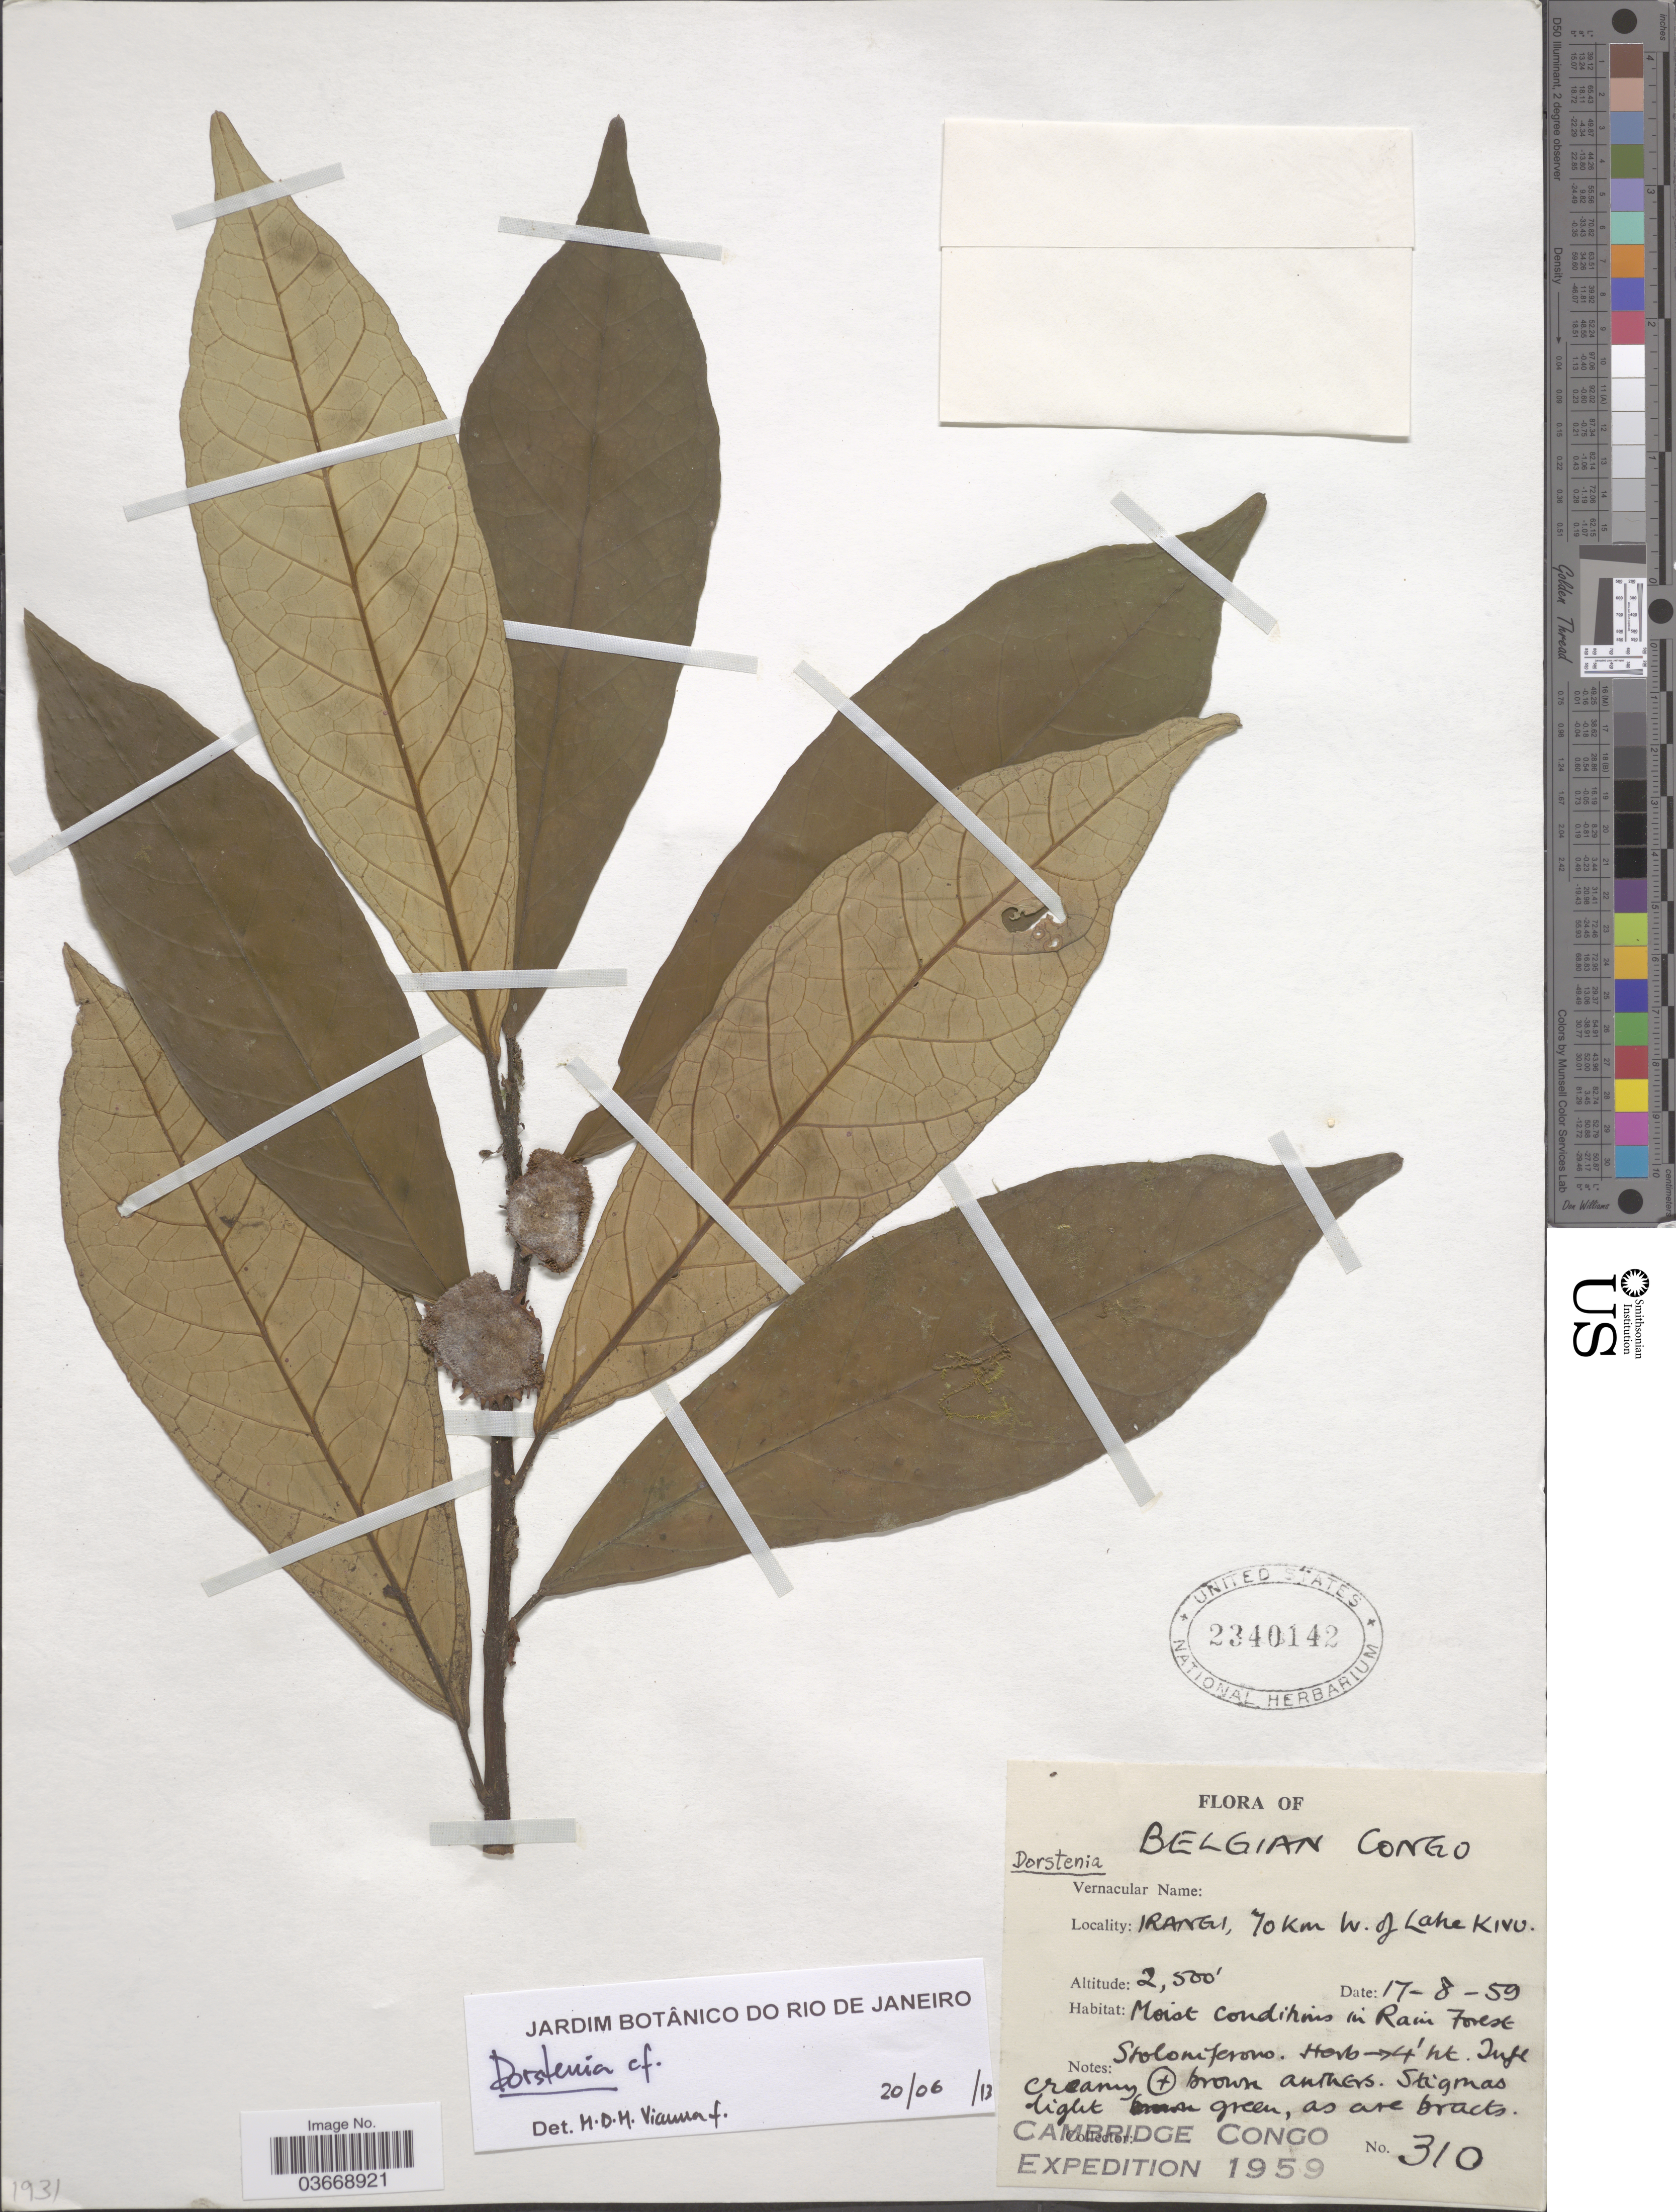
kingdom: Plantae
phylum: Tracheophyta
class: Magnoliopsida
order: Rosales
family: Moraceae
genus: Dorstenia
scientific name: Dorstenia sp.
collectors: Cambridge Congo Expedition 1959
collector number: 310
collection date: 1959-08-17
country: Congo, Democratic Republic of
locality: Belgian Congo. Irangi, 70 km W. of Lake Kivu.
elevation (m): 762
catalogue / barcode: US 2340142